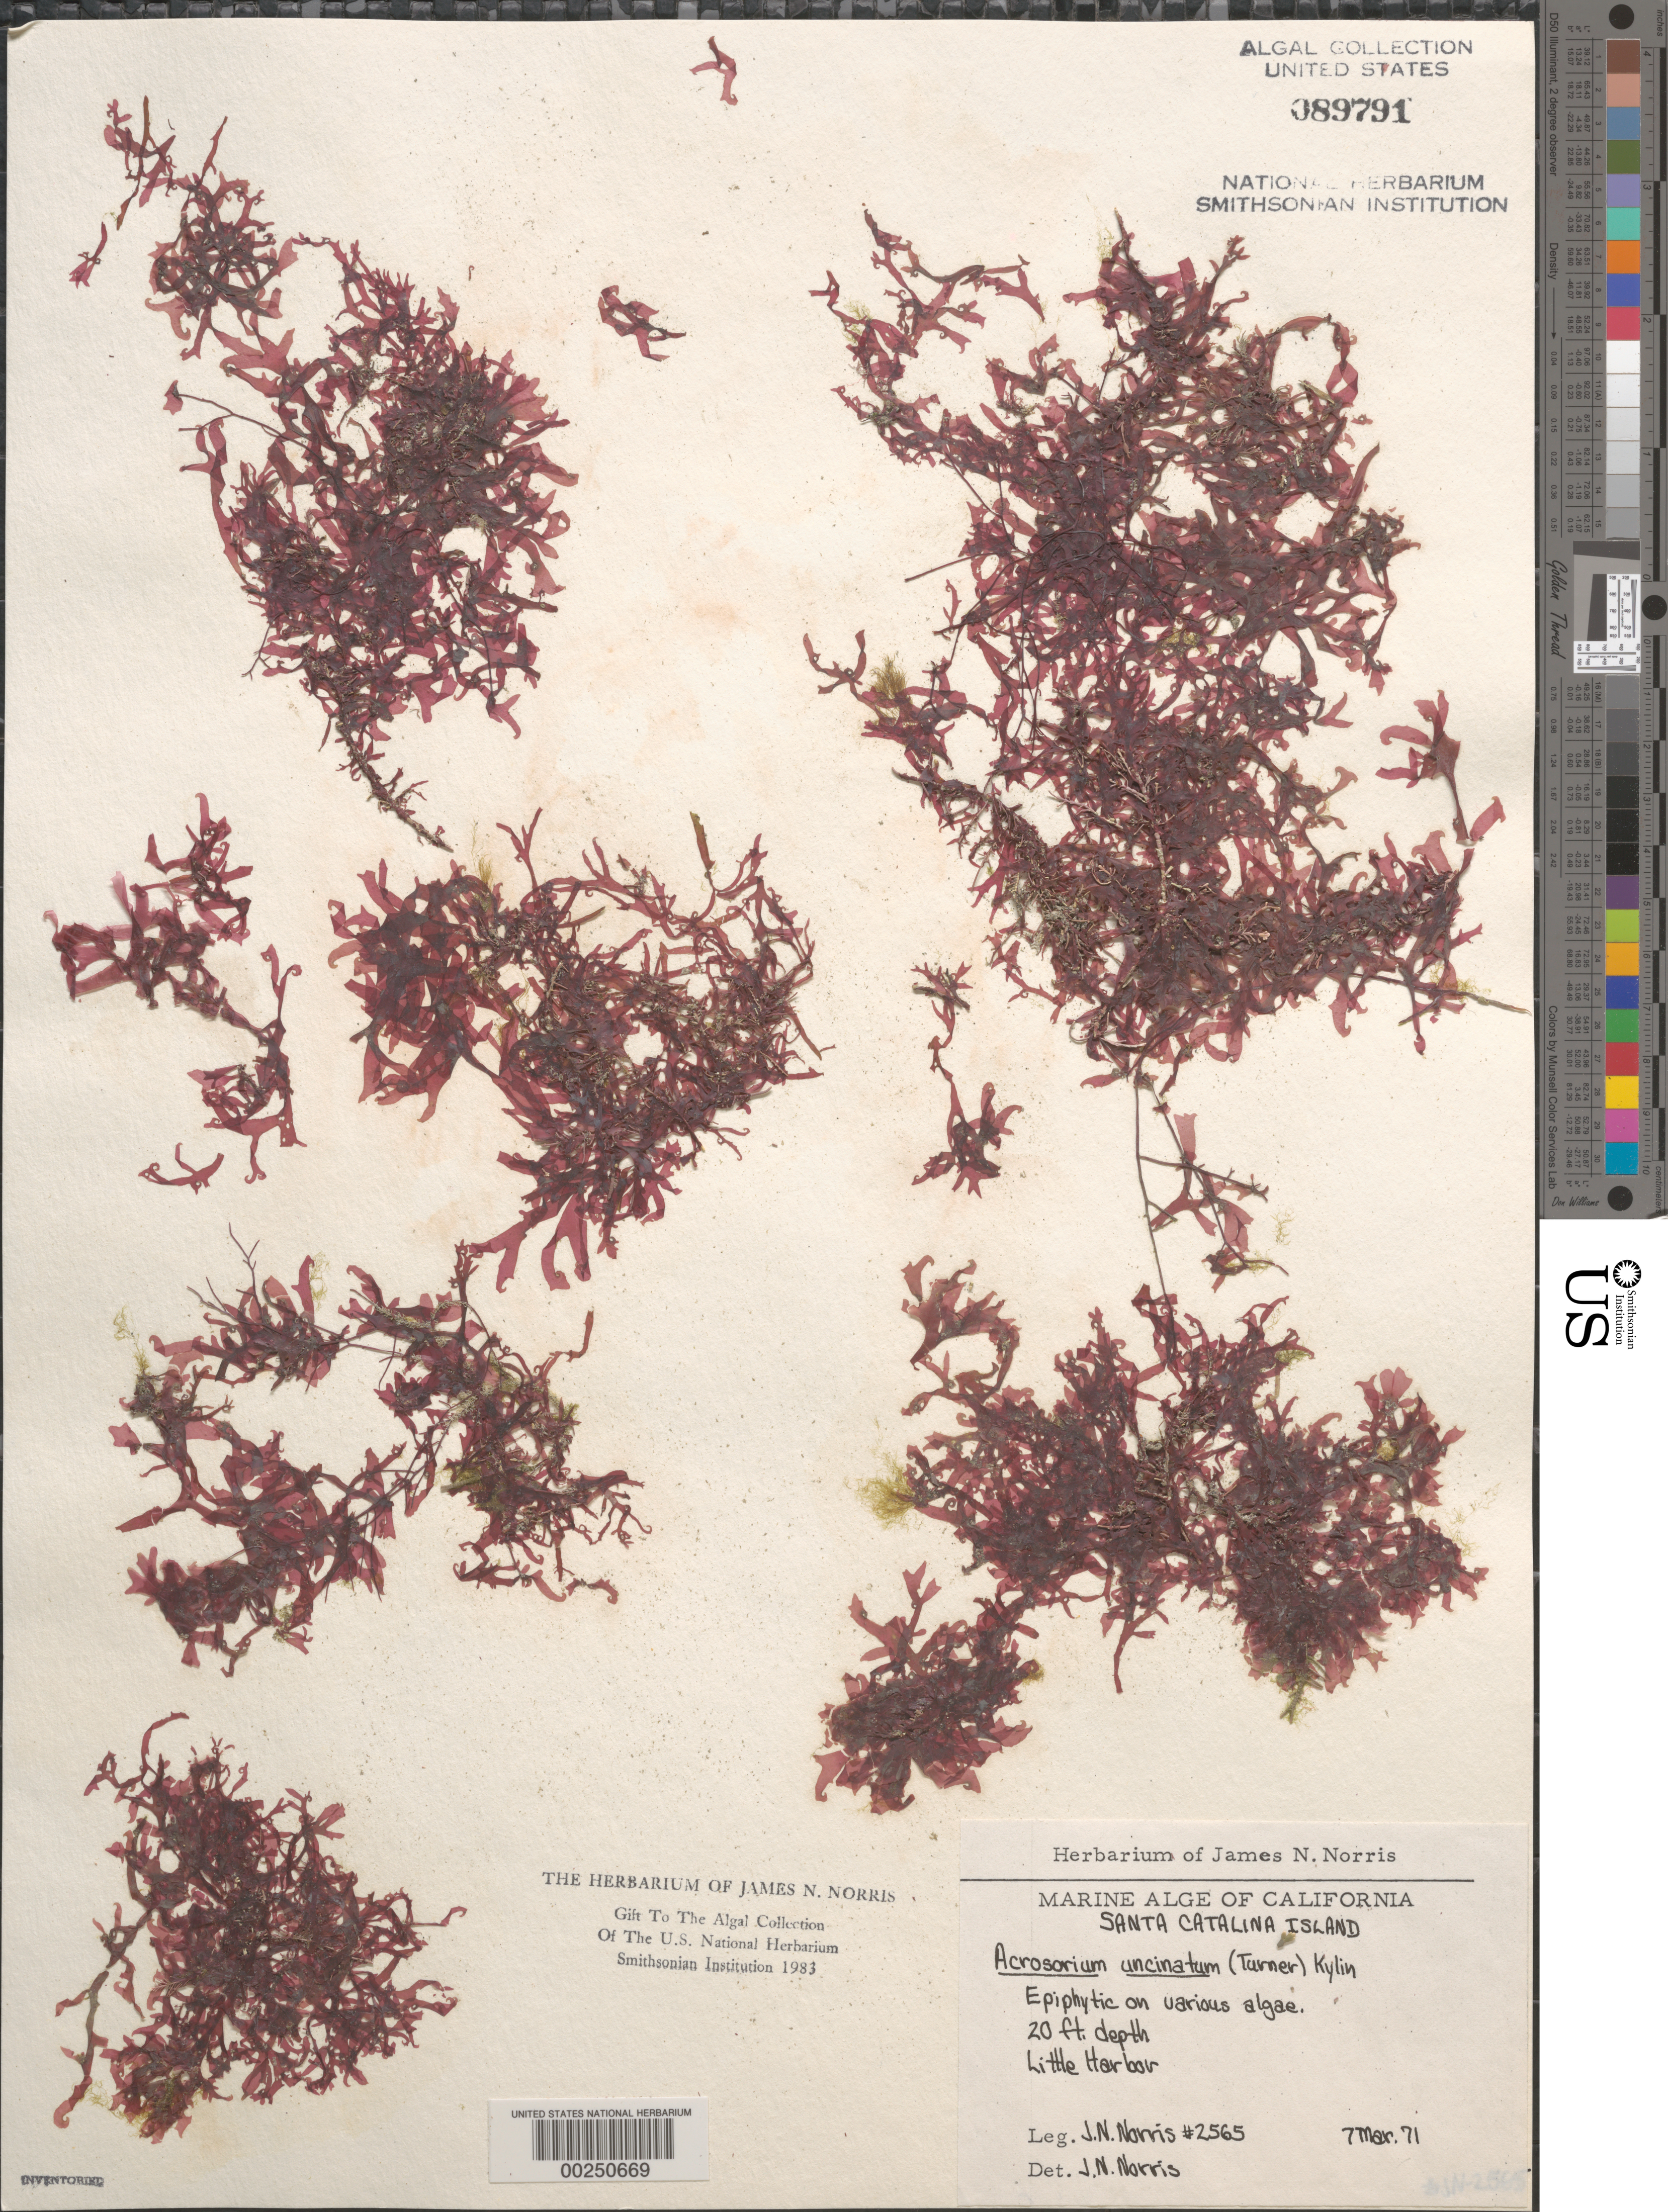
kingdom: Plantae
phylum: Rhodophyta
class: Florideophyceae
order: Ceramiales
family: Delesseriaceae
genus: Cryptopleura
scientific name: Cryptopleura ramosa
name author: (Huds.) L.M. Newton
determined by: Algae name updating Project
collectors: J. N. Norris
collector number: JN-2565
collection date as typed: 07 Mar 1971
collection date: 1971-03-07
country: United States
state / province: California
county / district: Los Angeles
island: Santa Catalina Island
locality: Little Harbor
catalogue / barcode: US 89791